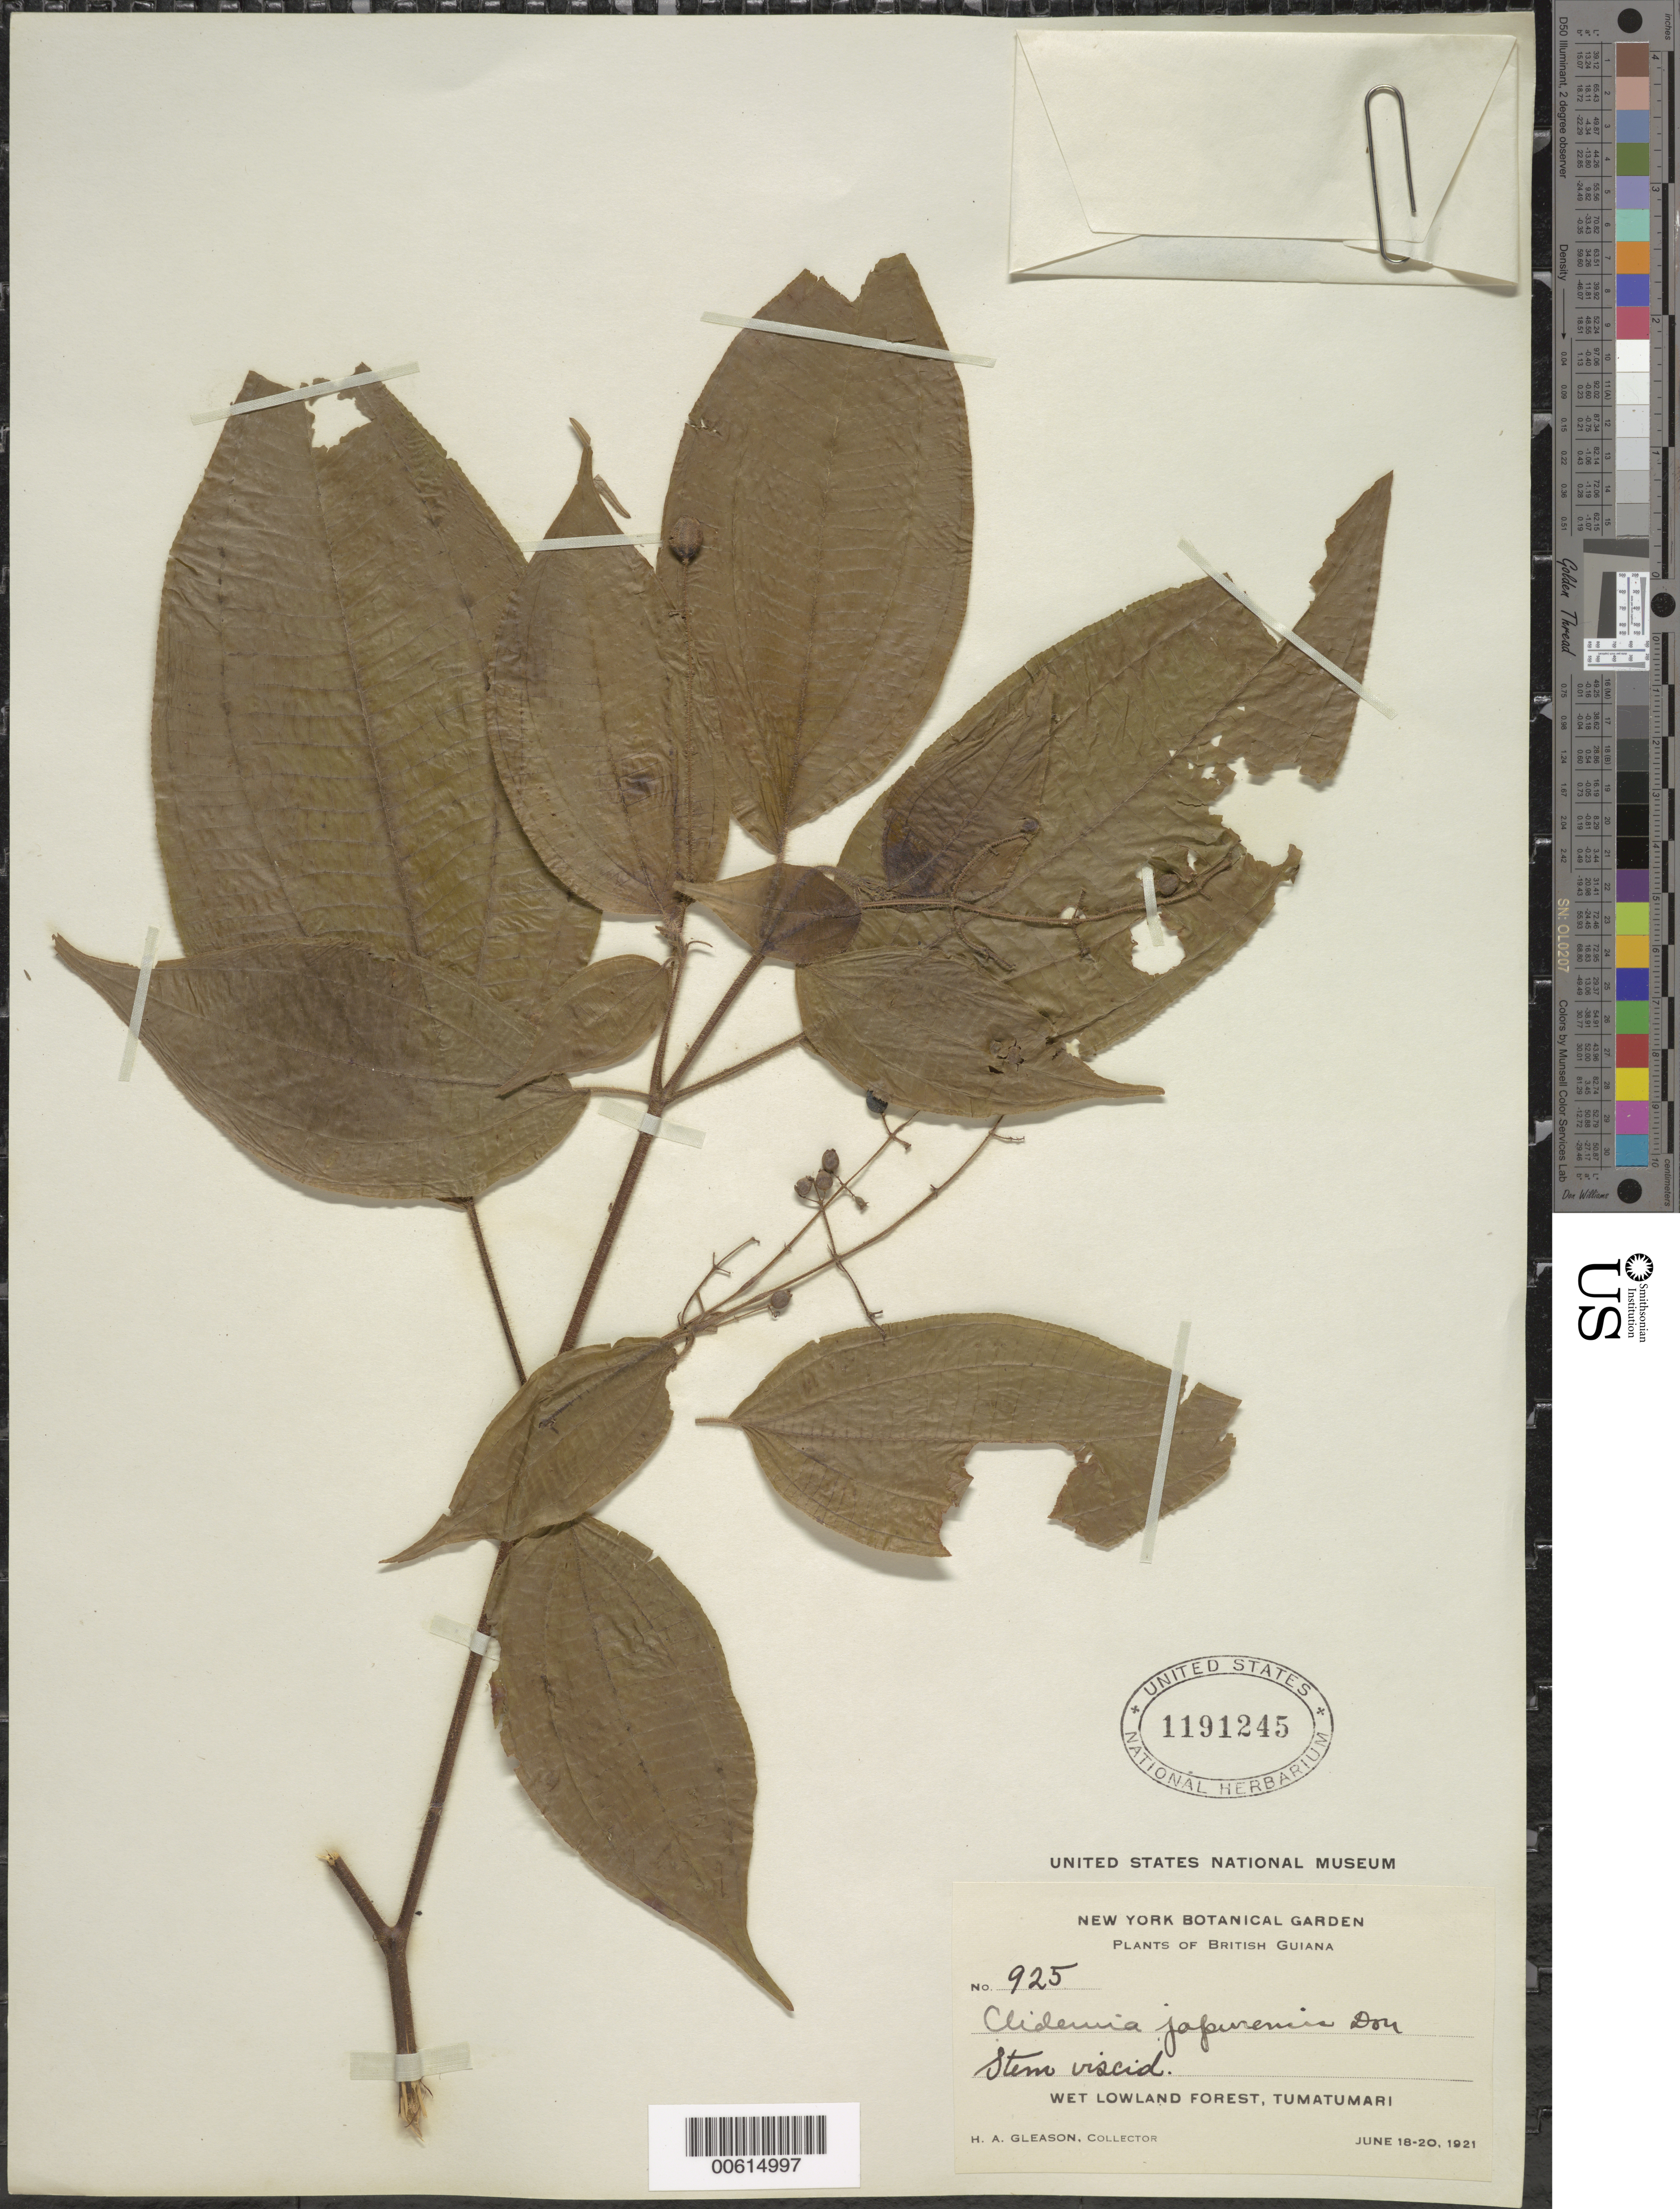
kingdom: Plantae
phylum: Tracheophyta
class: Magnoliopsida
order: Myrtales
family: Melastomataceae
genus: Clidemia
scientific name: Clidemia japurensis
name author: DC.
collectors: H. A. Gleason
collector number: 925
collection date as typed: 18-Jun-21 to 20-Jun-21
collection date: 1921-06-18/1921-06-20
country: Guyana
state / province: U. Demerara-Berbice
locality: Tumatumari Village, Potaro R.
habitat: Wet lowland forest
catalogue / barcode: US 1191245